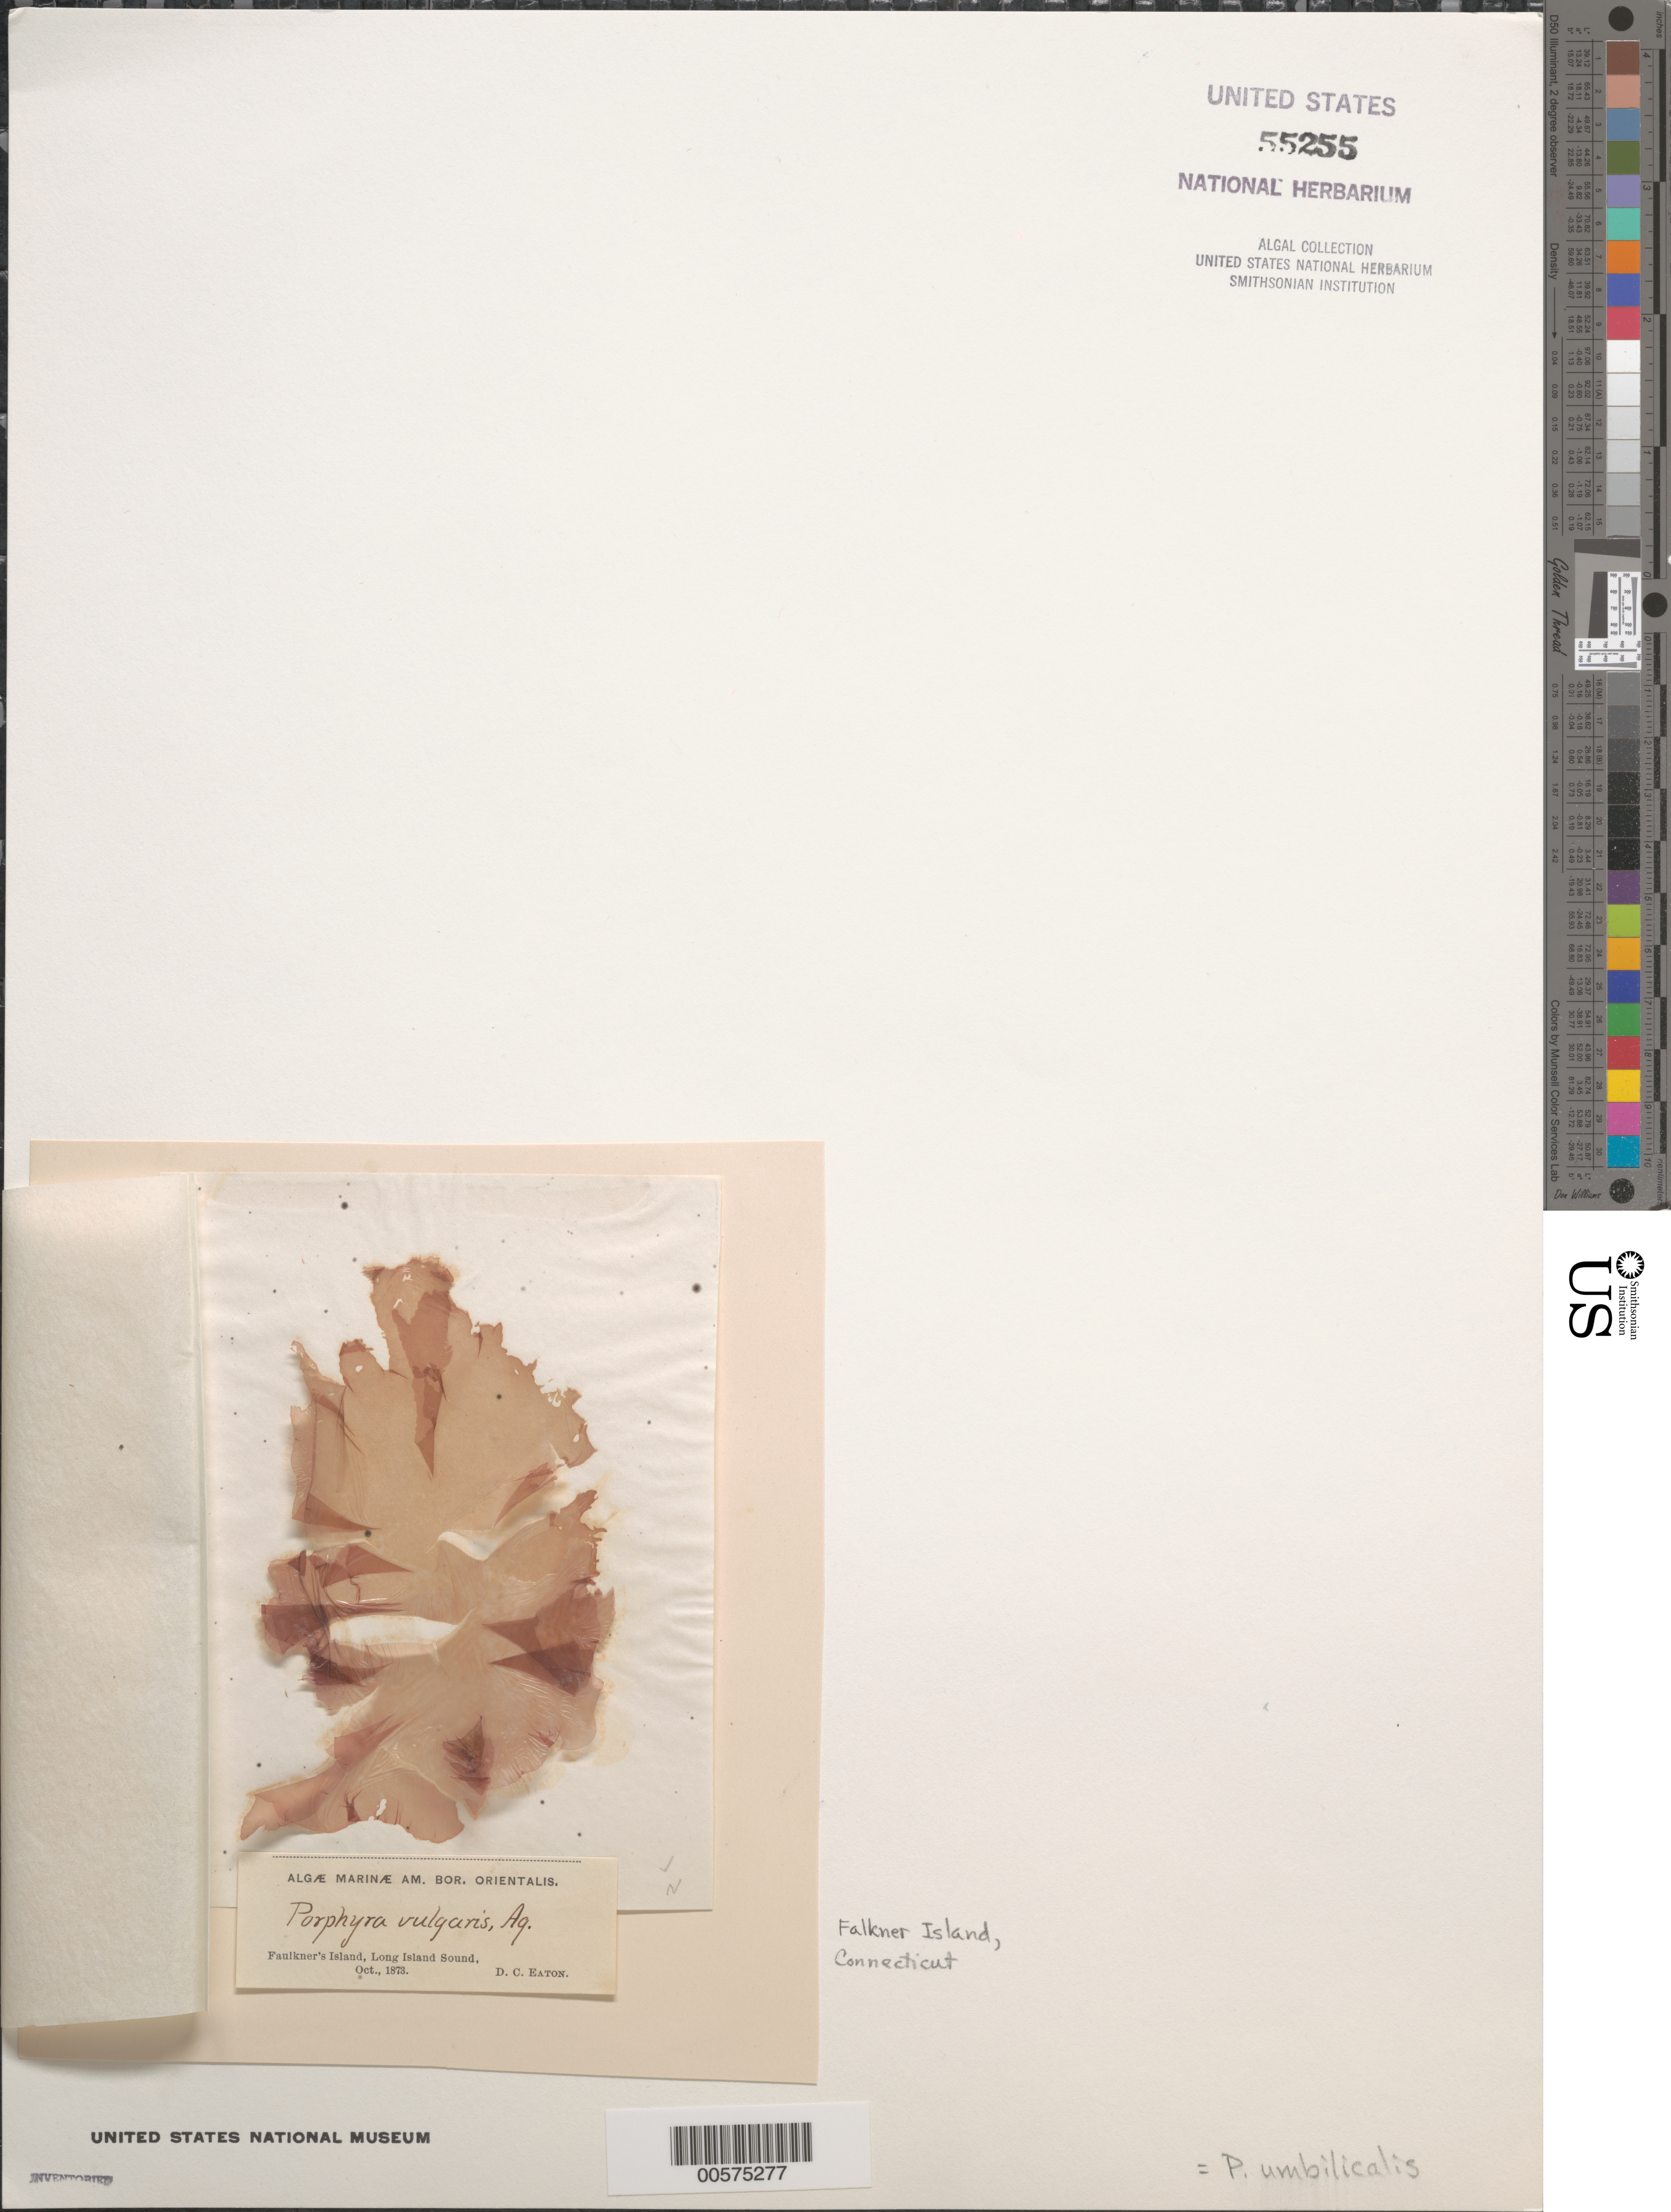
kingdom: Plantae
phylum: Rhodophyta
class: Bangiophyceae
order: Bangiales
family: Bangiaceae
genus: Porphyra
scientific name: Porphyra umbilicalis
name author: Kütz.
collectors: D. C. Eaton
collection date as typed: Oct 1873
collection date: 1873-10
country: United States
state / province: Connecticut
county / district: New Haven County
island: Falkner Island (Faulkner's I.)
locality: Long Island Sound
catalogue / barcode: US 55255